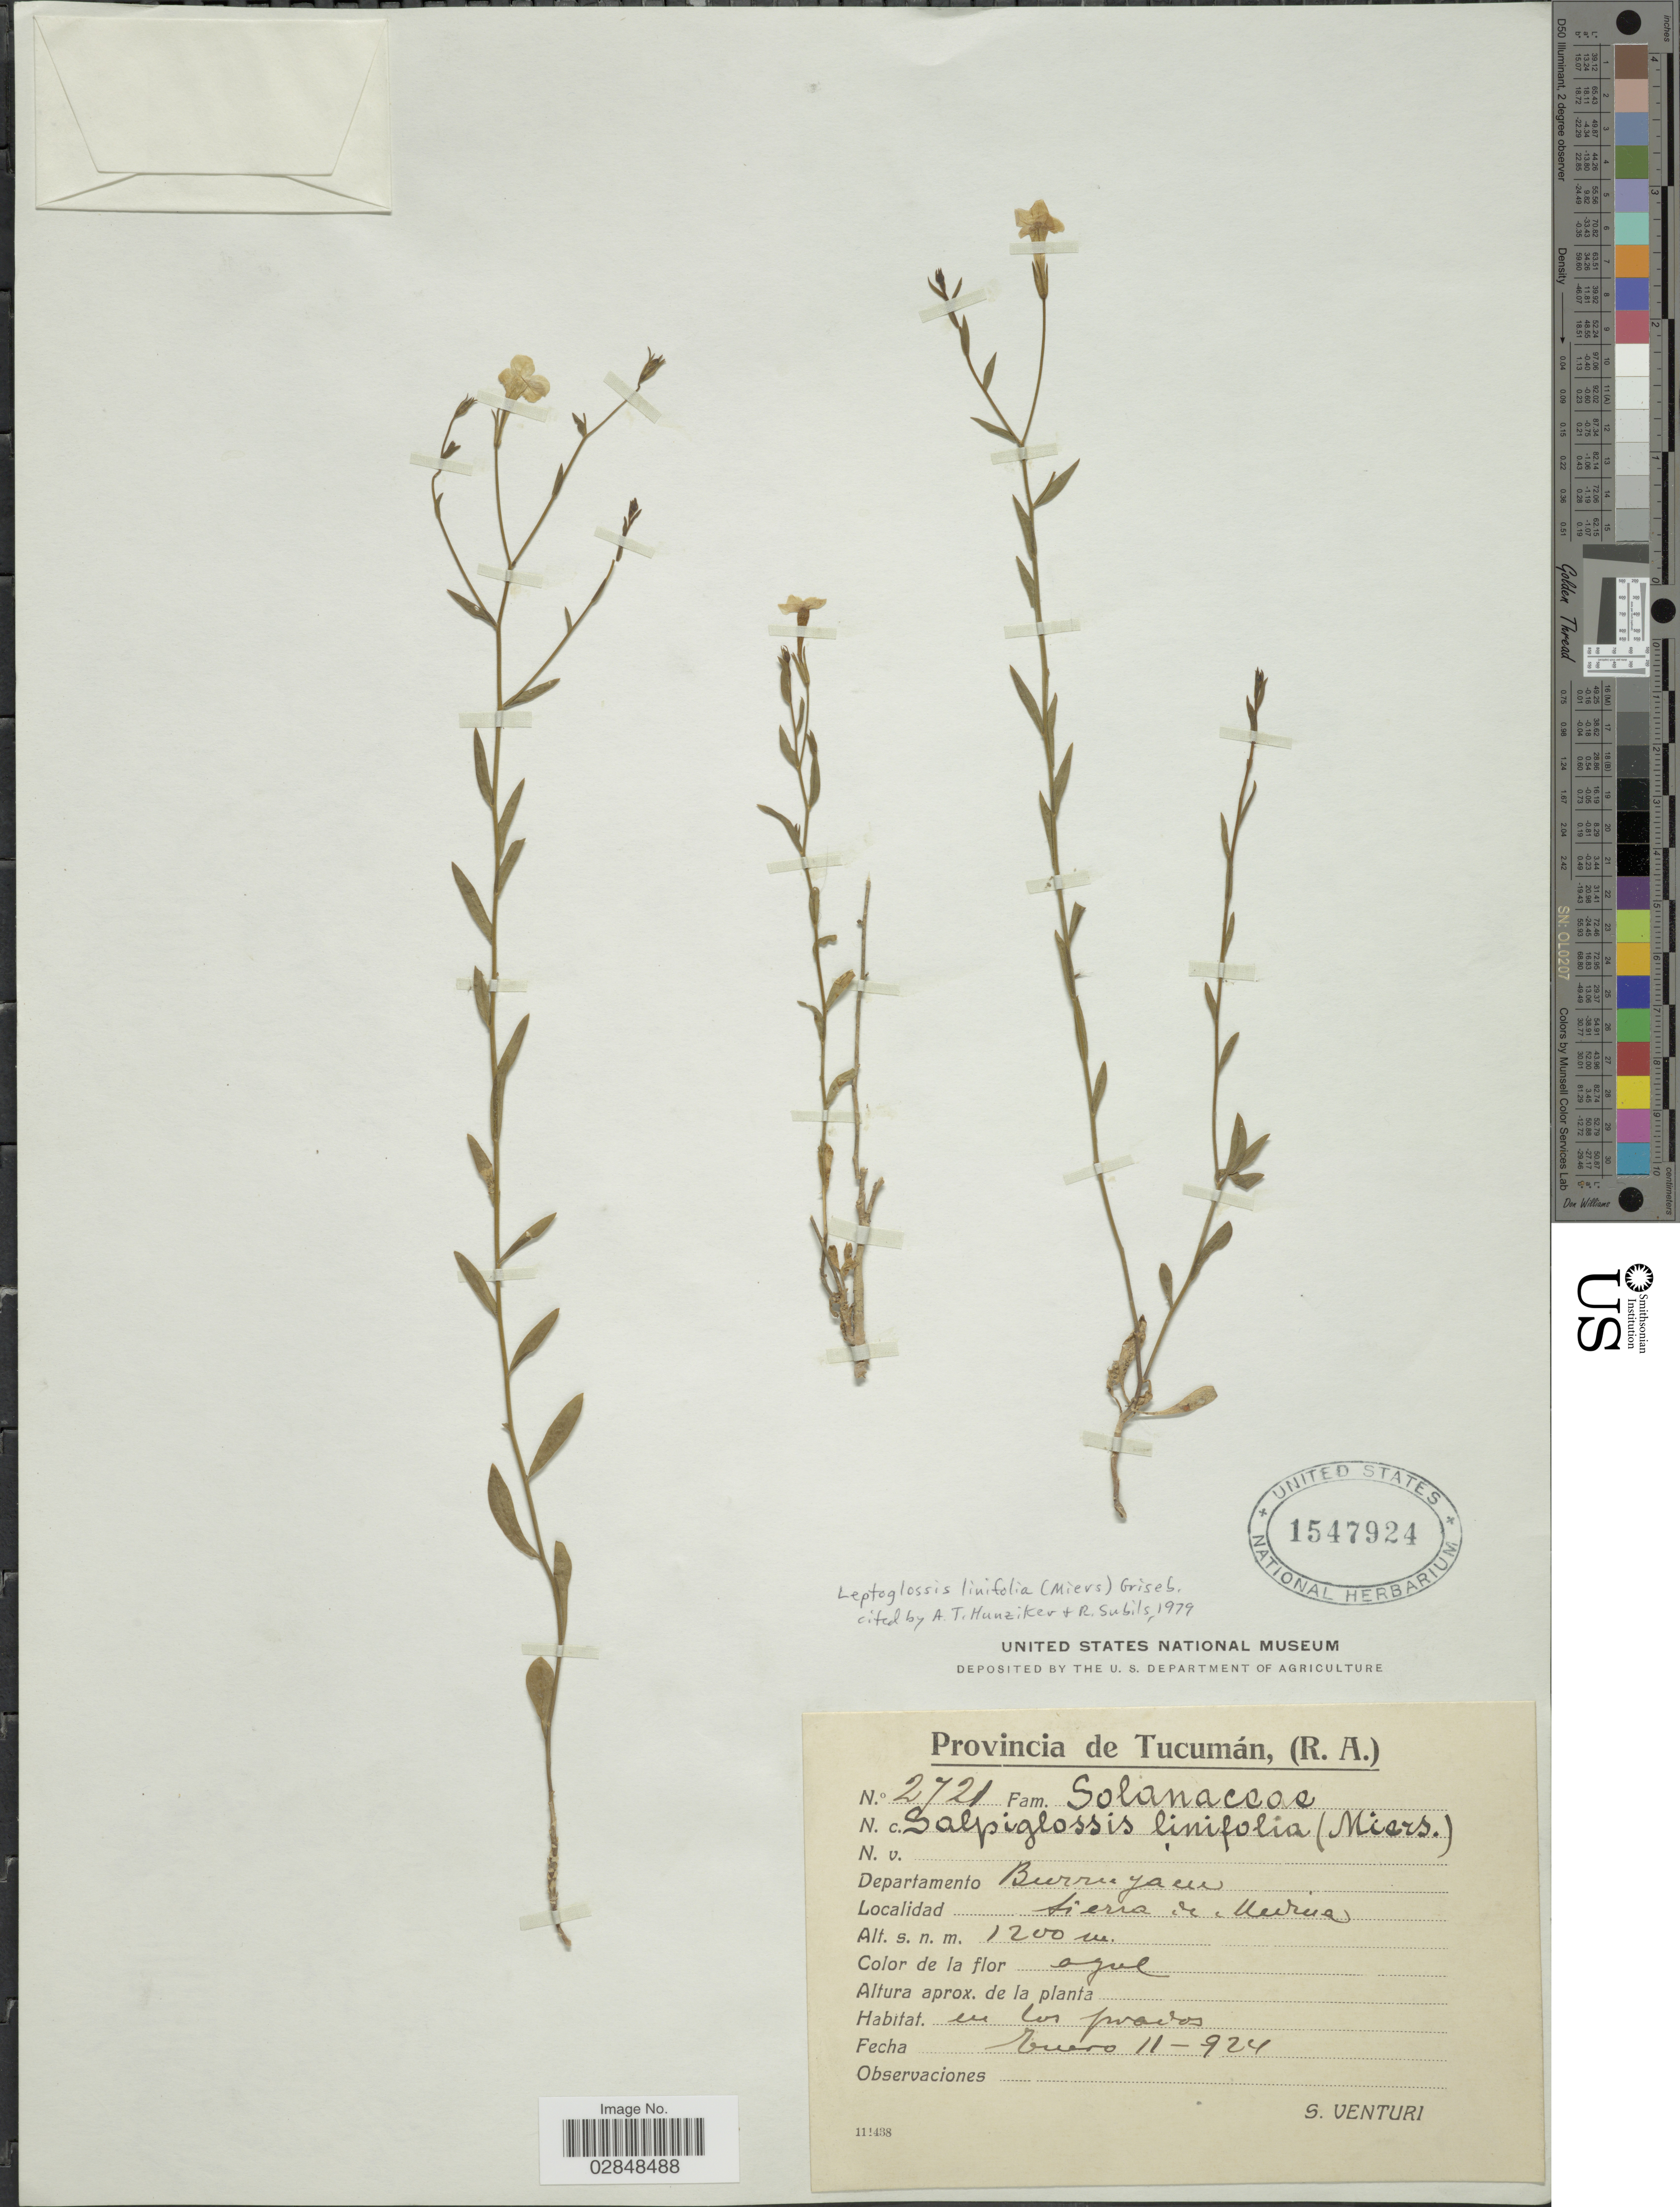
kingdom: Plantae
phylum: Tracheophyta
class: Magnoliopsida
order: Solanales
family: Solanaceae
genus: Leptoglossis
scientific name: Leptoglossis linifolia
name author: Benth. & Hook. f.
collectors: S. Venturi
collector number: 2721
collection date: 1924-01-11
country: Argentina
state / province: Tucuman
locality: Departamento Burruyacu. Sierra de Medina.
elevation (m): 1200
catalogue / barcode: US 1547924